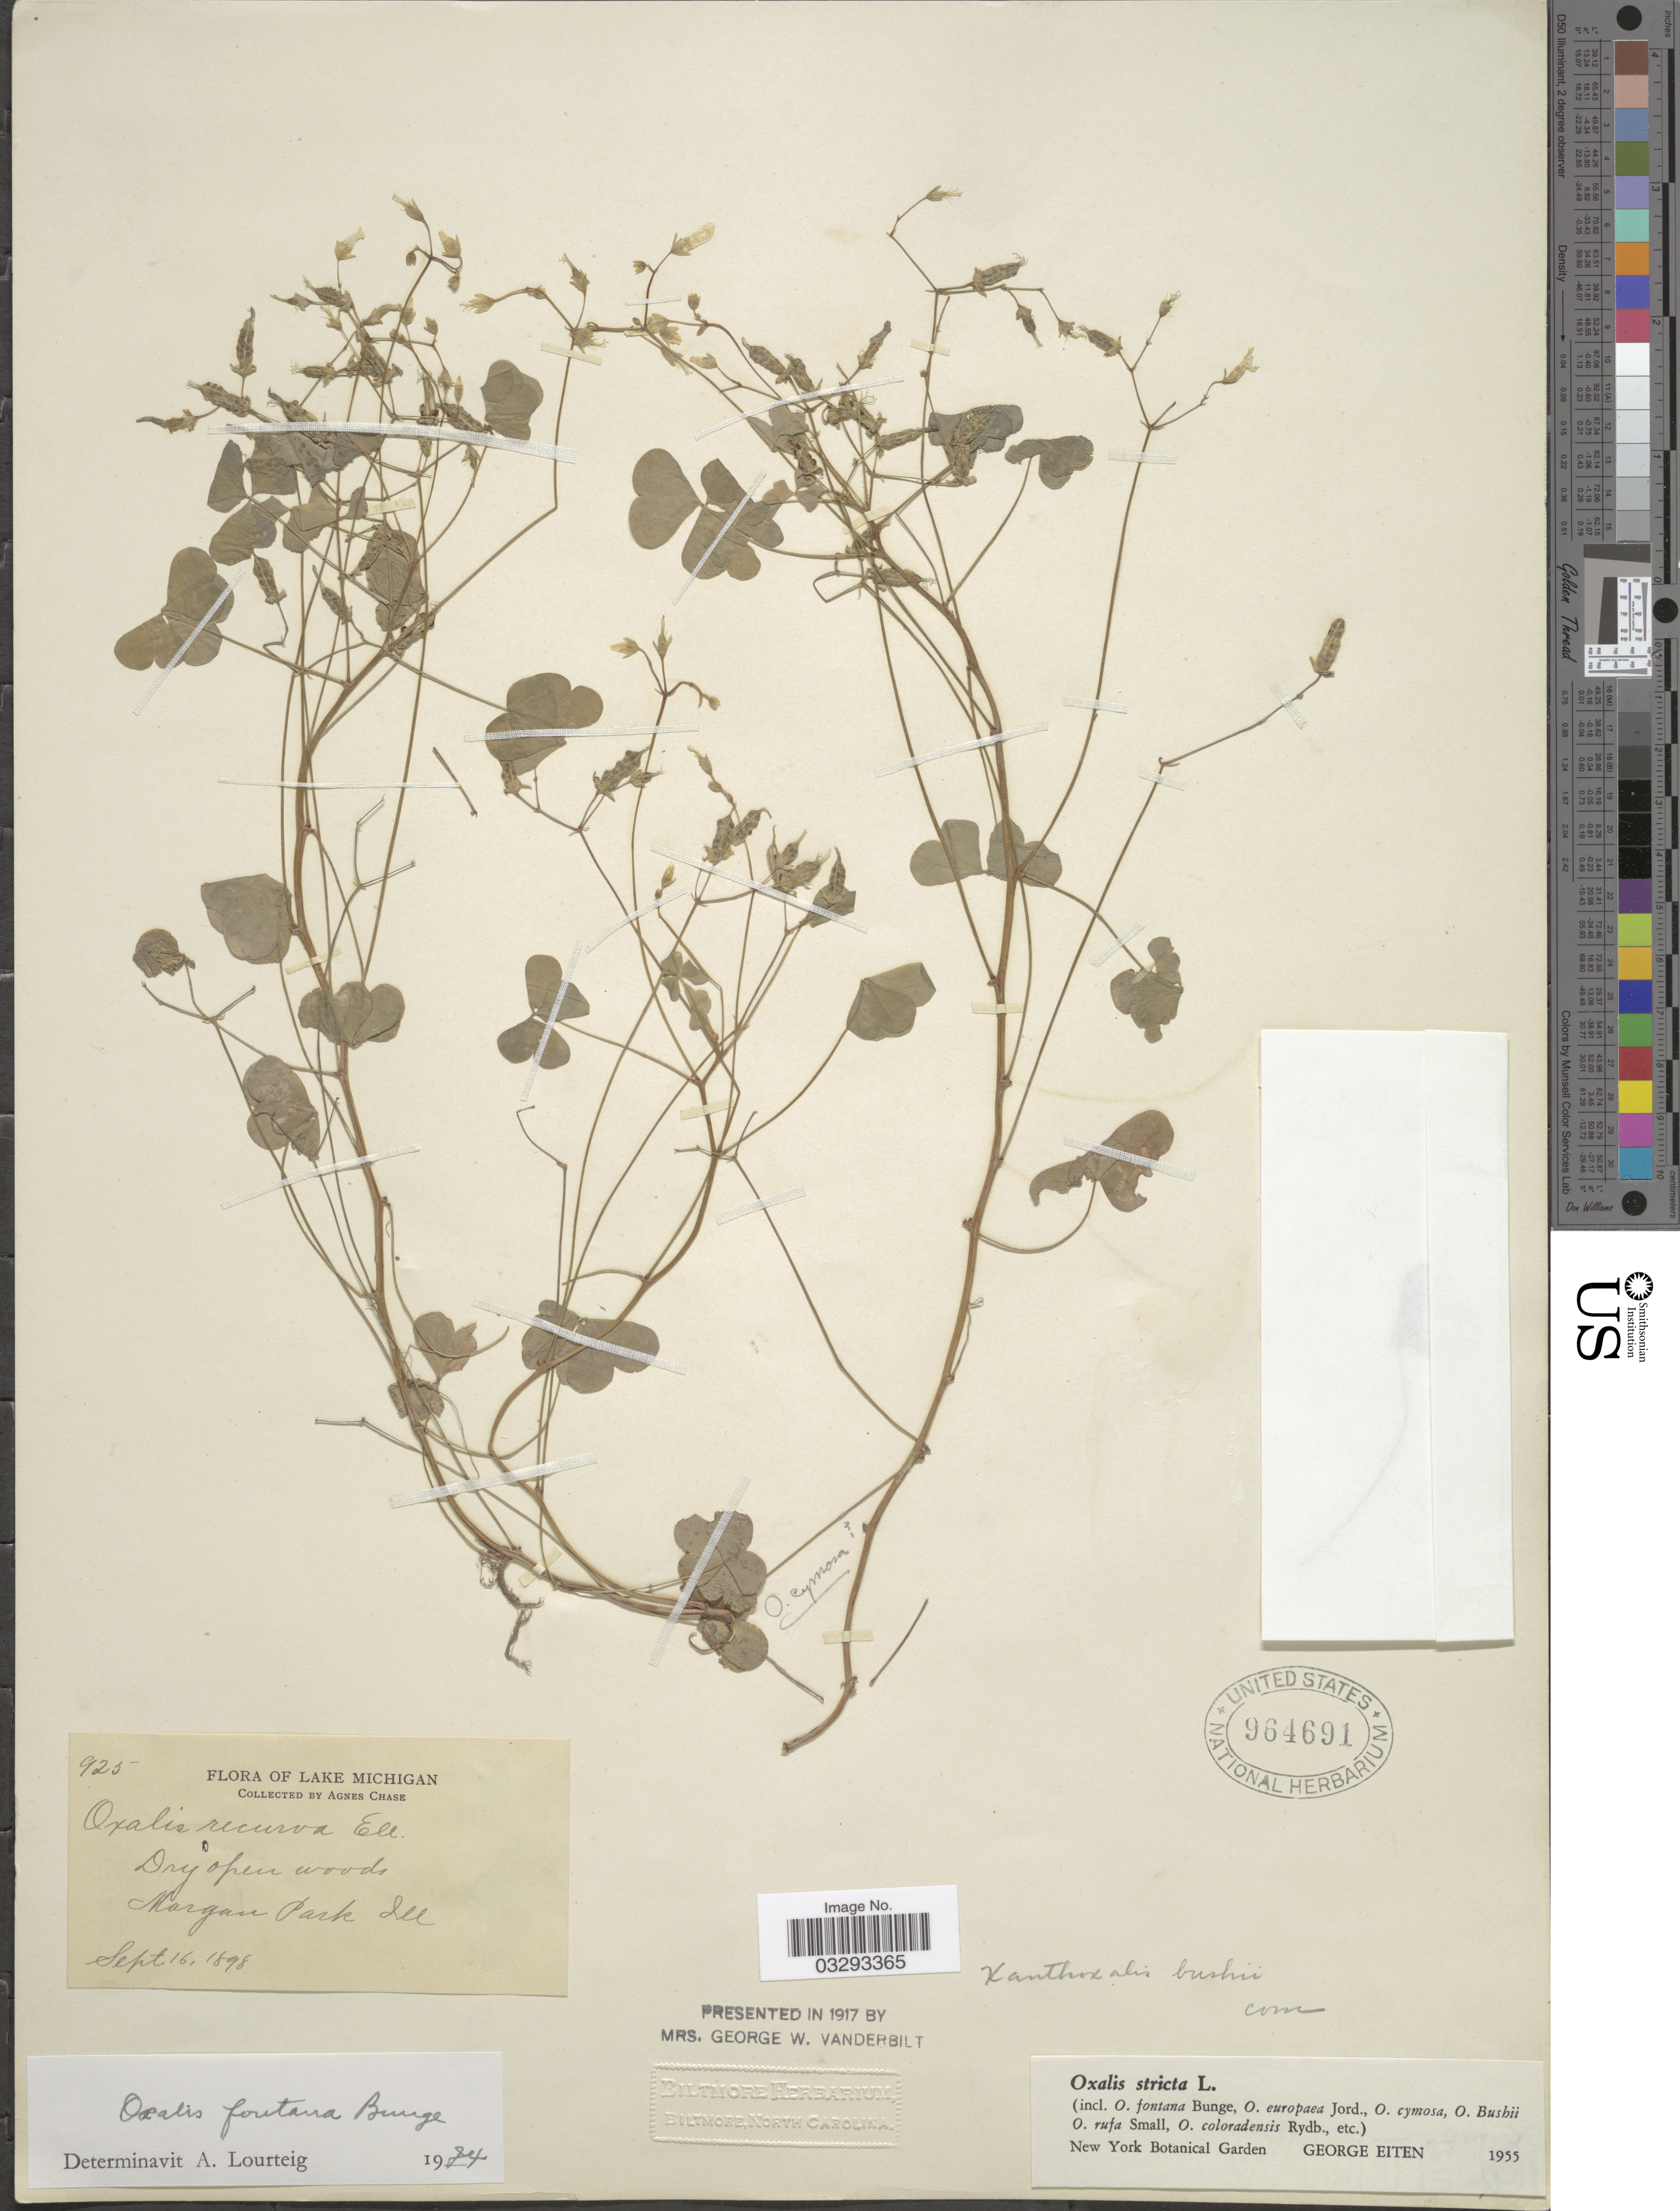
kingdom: Plantae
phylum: Tracheophyta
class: Magnoliopsida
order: Oxalidales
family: Oxalidaceae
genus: Oxalis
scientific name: Oxalis fontana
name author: Bunge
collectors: A. Chase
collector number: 925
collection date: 1898-09-16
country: United States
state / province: Illinois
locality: Lake Michigan. Dry open woods Margan Park.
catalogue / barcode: US 964691